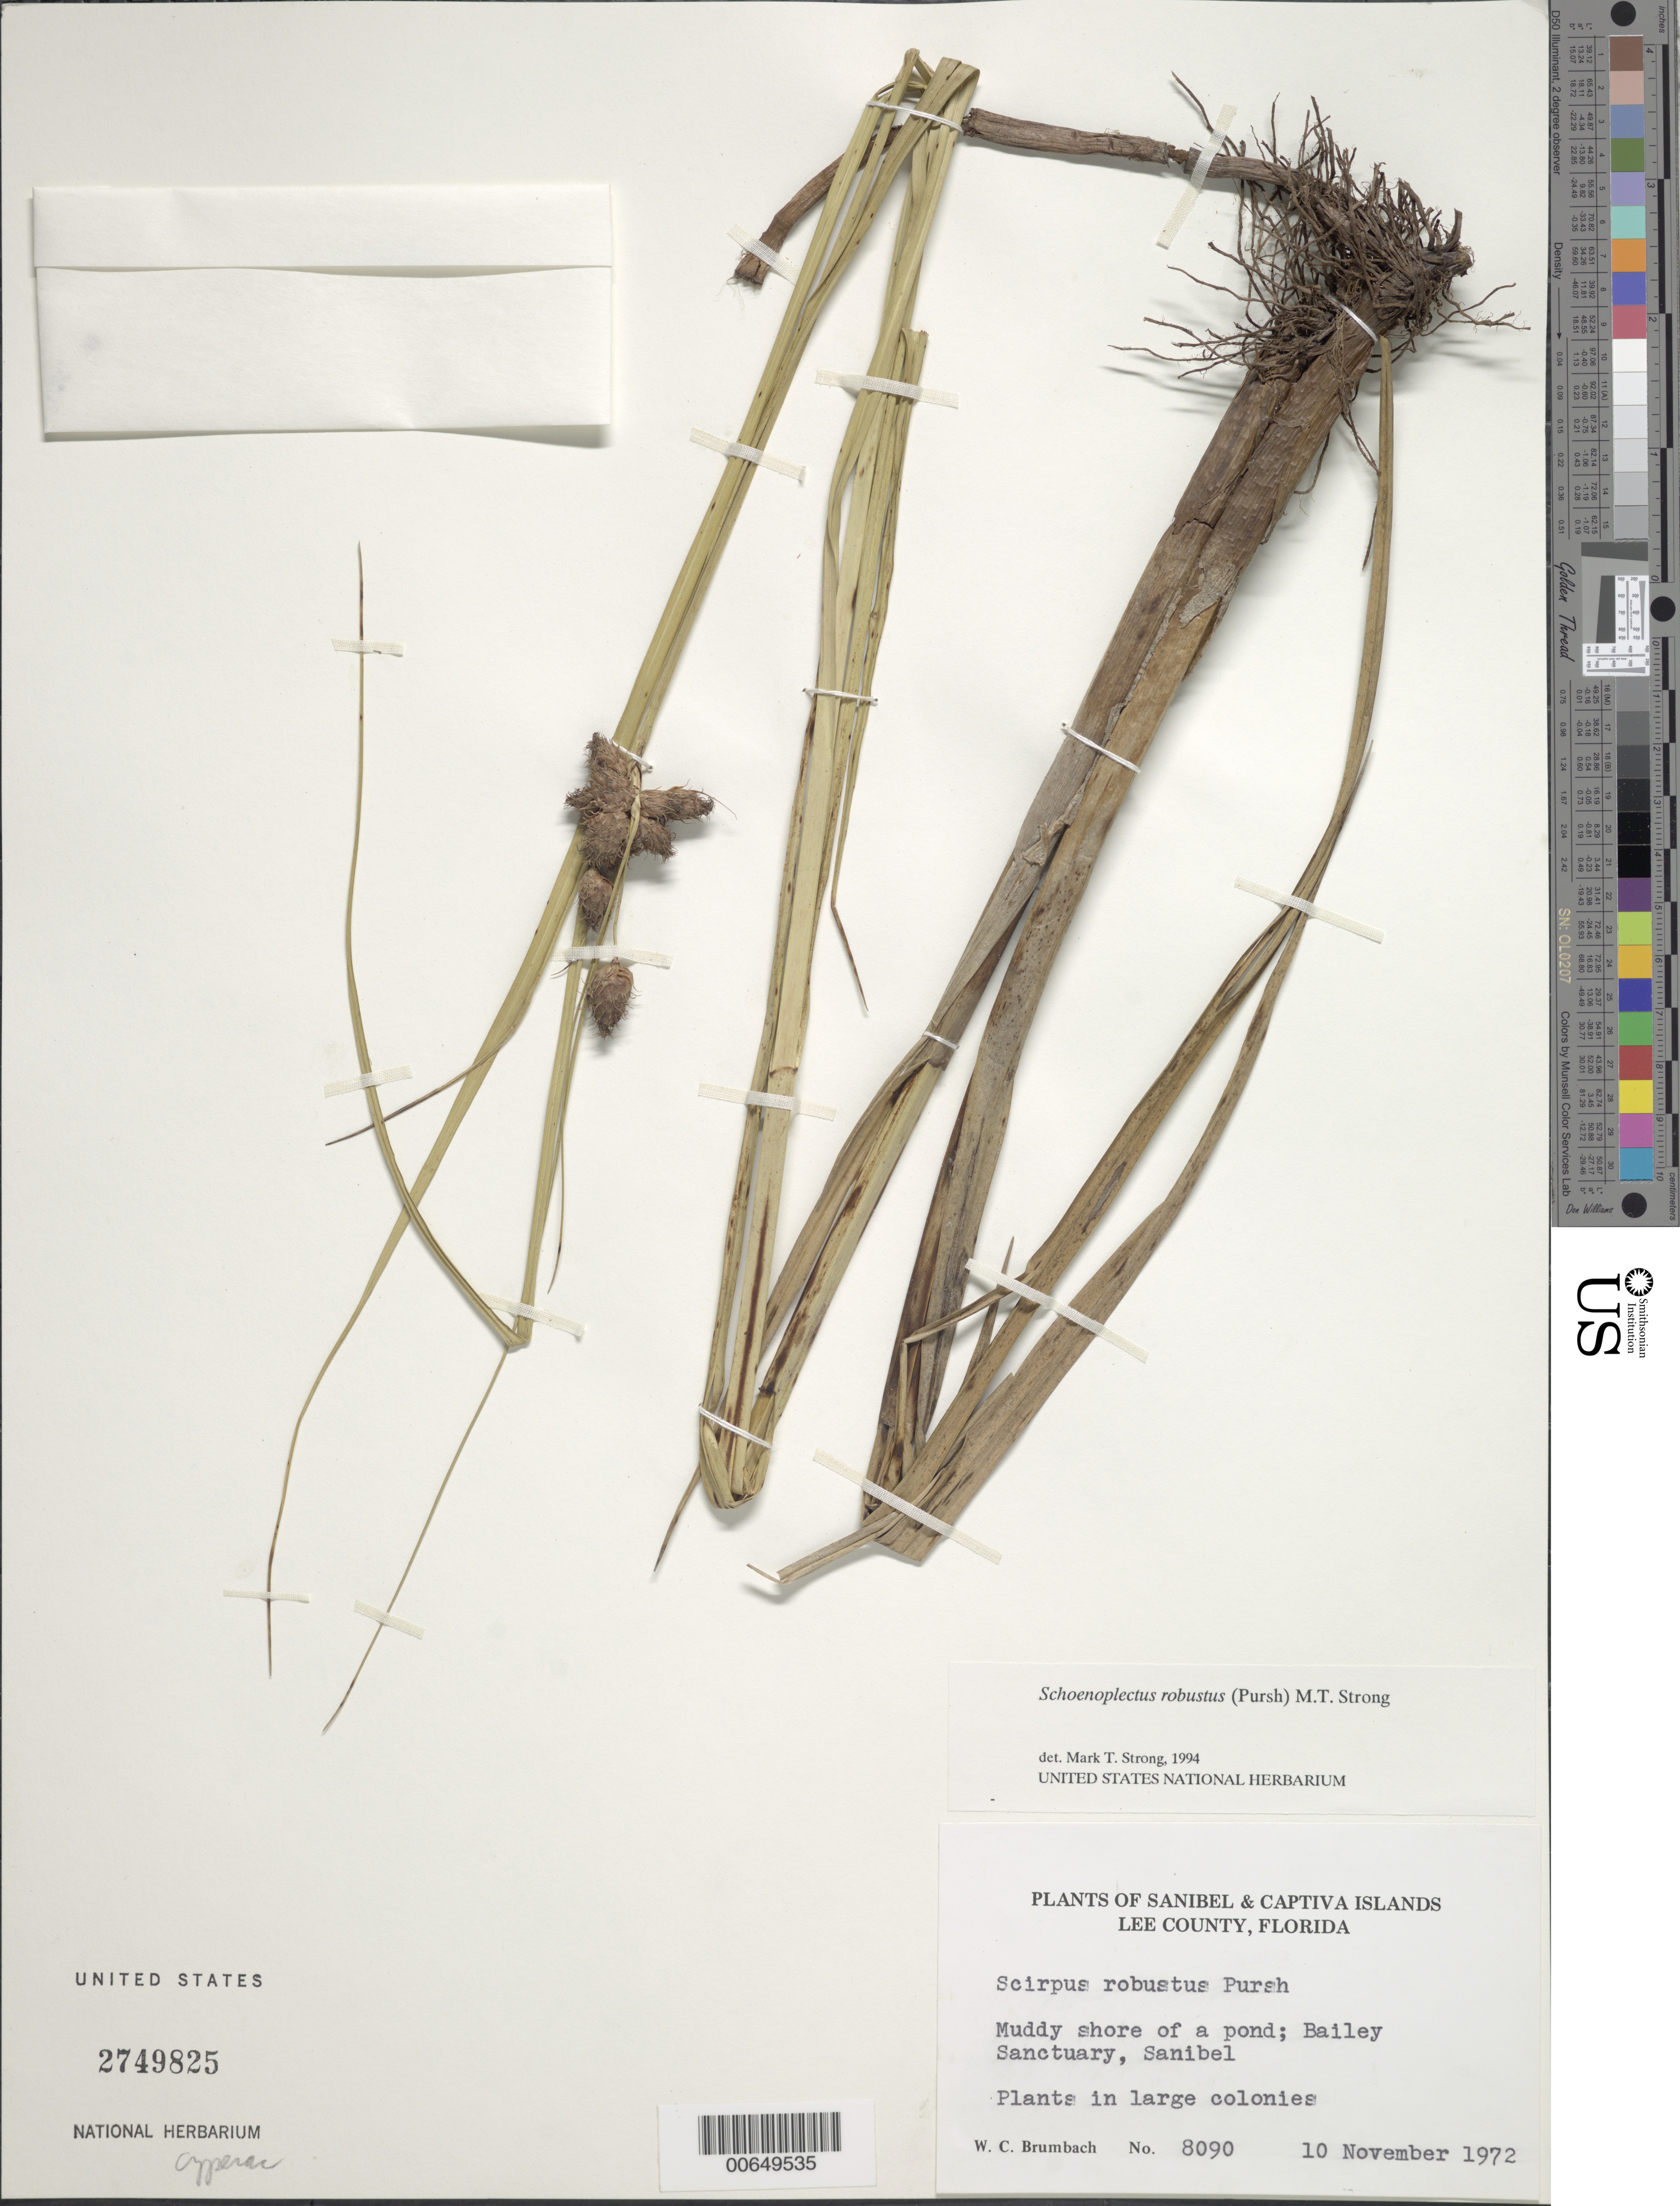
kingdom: Plantae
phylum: Tracheophyta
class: Liliopsida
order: Poales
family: Cyperaceae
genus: Bolboschoenus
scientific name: Bolboschoenus robustus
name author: (Pursh) Soják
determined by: Strong, M. T., (US), Smithsonian Institution - National Museum of Natural History (UNITED STATES)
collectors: W. C. Brumbach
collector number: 809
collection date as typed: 11 Oct 1972 or 10 Nov 1972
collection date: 1972-10-11 or 1972-11-10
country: United States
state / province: Florida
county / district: Lee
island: Sanibel Island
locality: Bailey Sanctuary.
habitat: Muddy shore of a pond.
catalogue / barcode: US 2749825